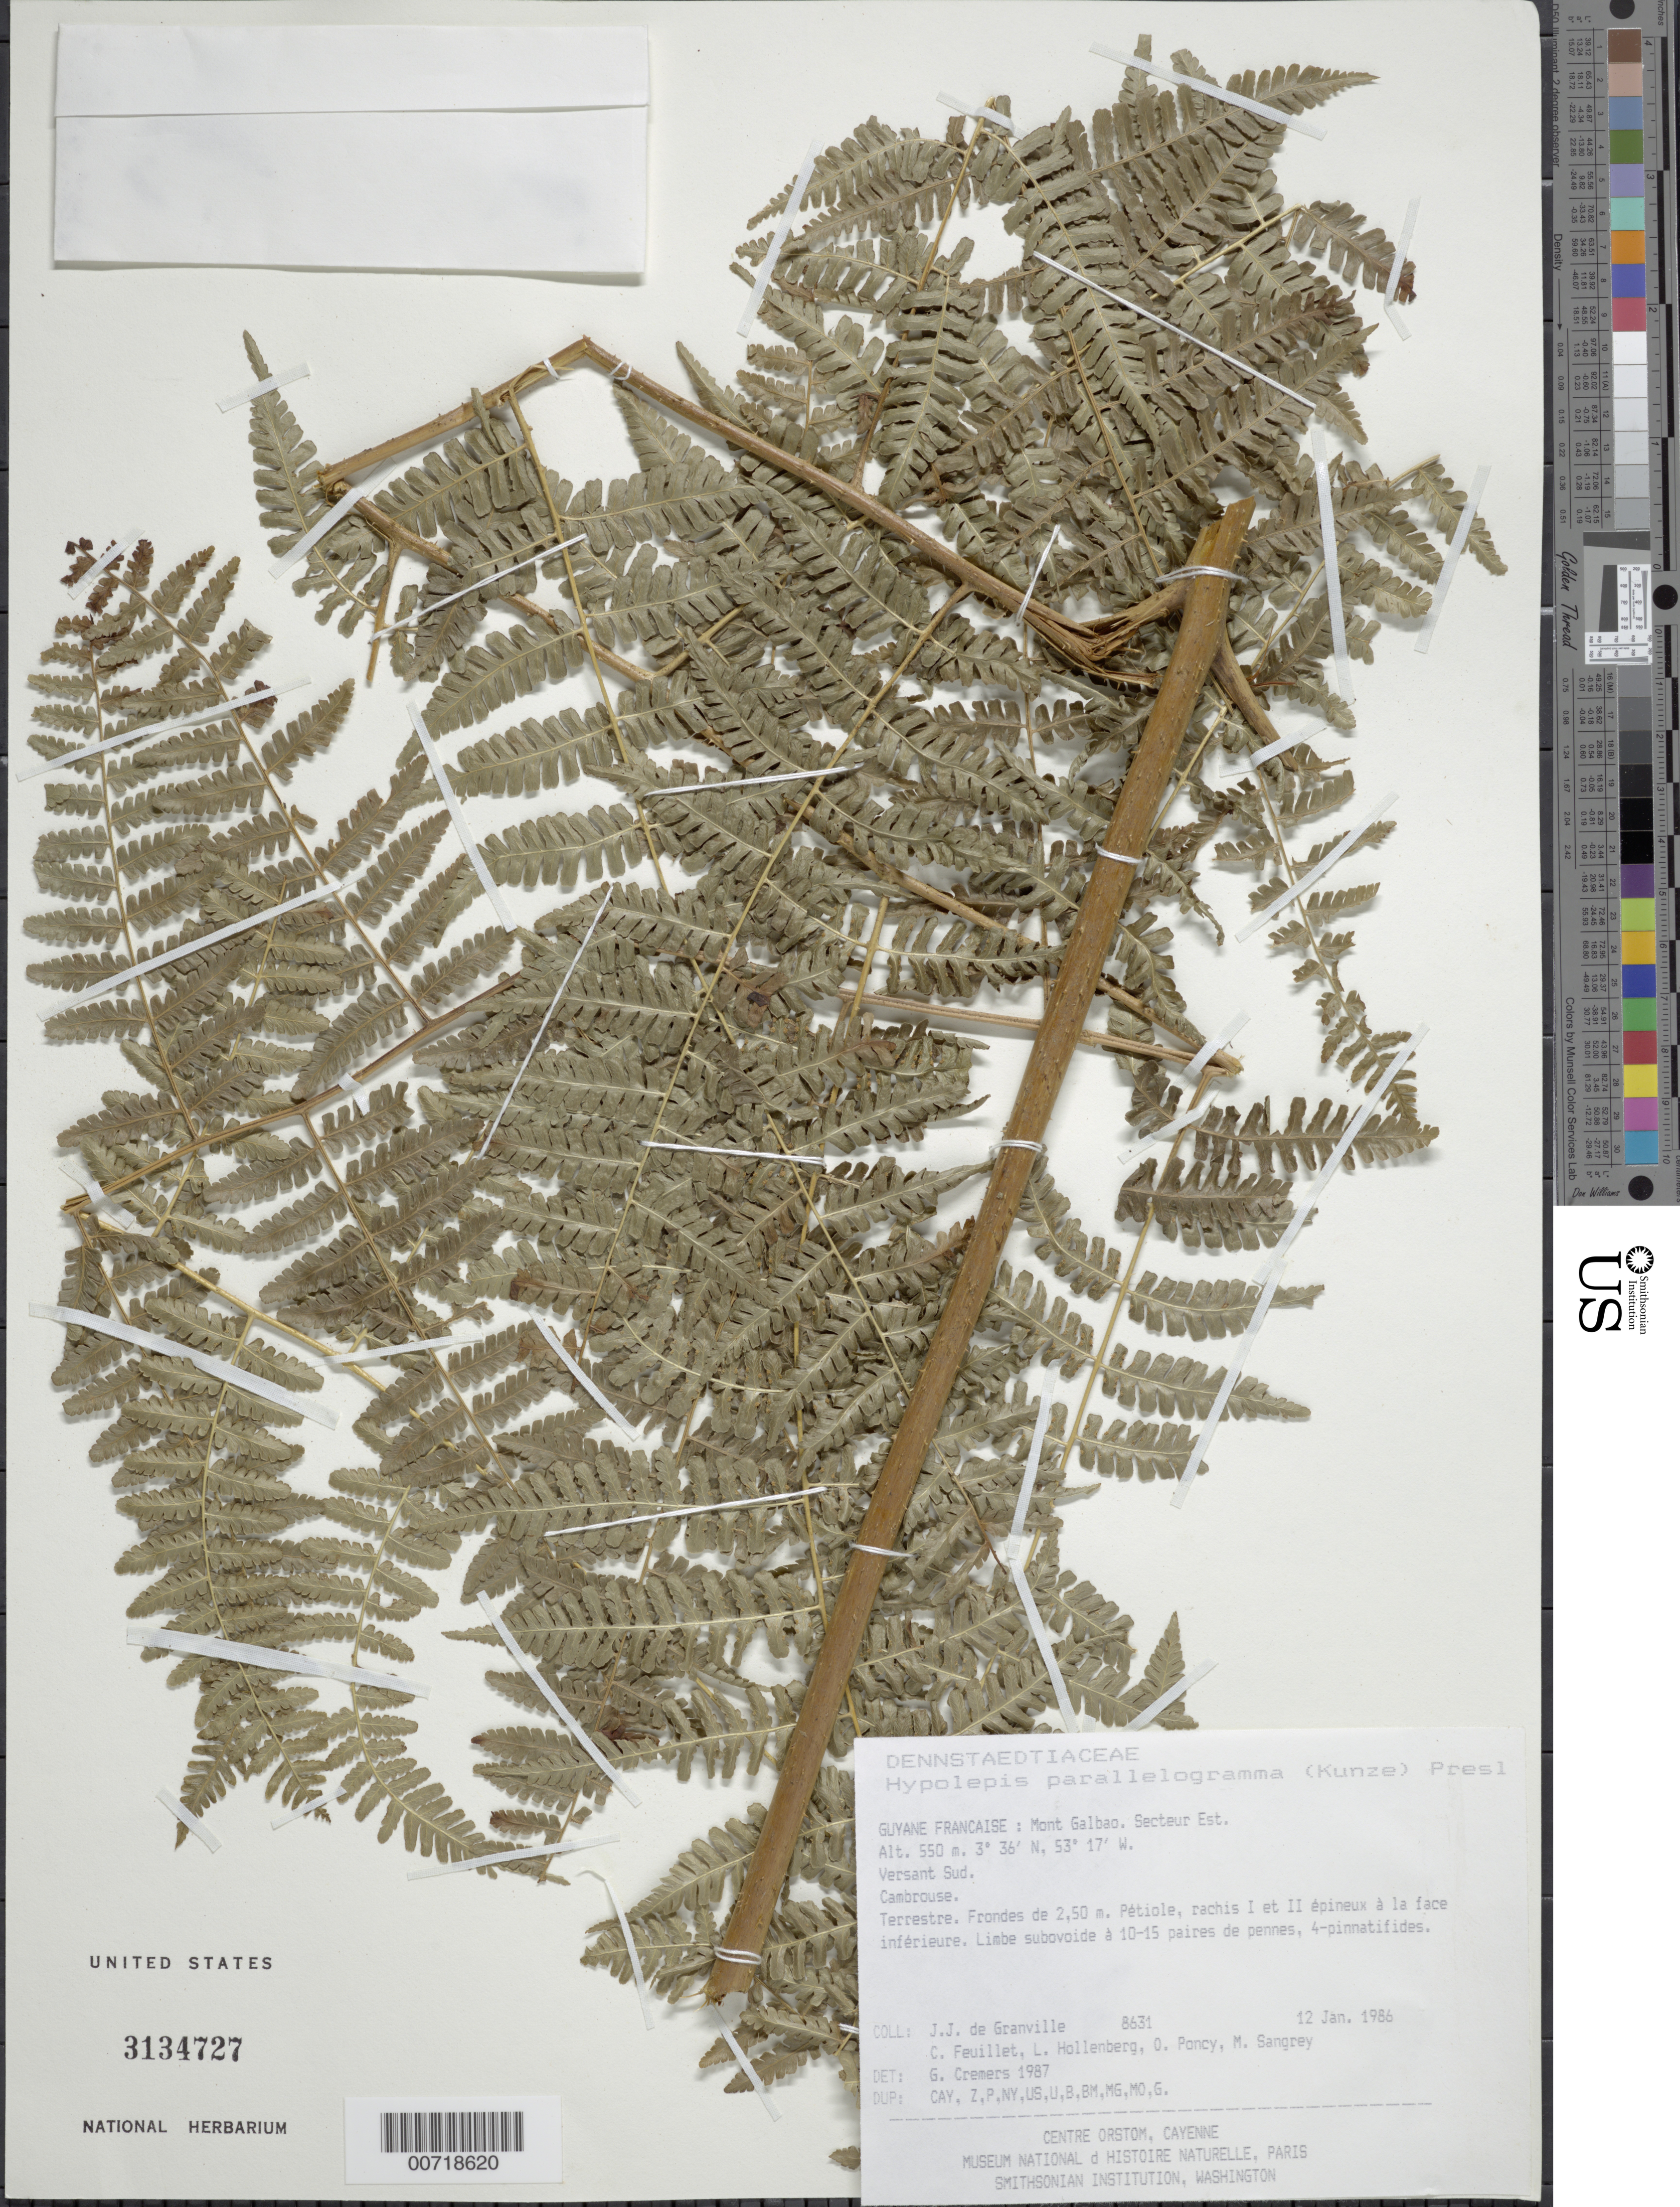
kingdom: Plantae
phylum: Tracheophyta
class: Polypodiopsida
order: Polypodiales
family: Dennstaedtiaceae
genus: Hypolepis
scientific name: Hypolepis repens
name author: (L.) C. Presl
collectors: J.-J. de Granville, C. Feuillet, L. Hollenberg, O. Poncy & M. S. Sangrey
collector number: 8631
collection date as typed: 12-Jan-86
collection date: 1986-01-12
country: French Guiana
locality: Mont Galbao. Secteur Est. Versant Sud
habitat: Cambrouse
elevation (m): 550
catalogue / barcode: US 3134727